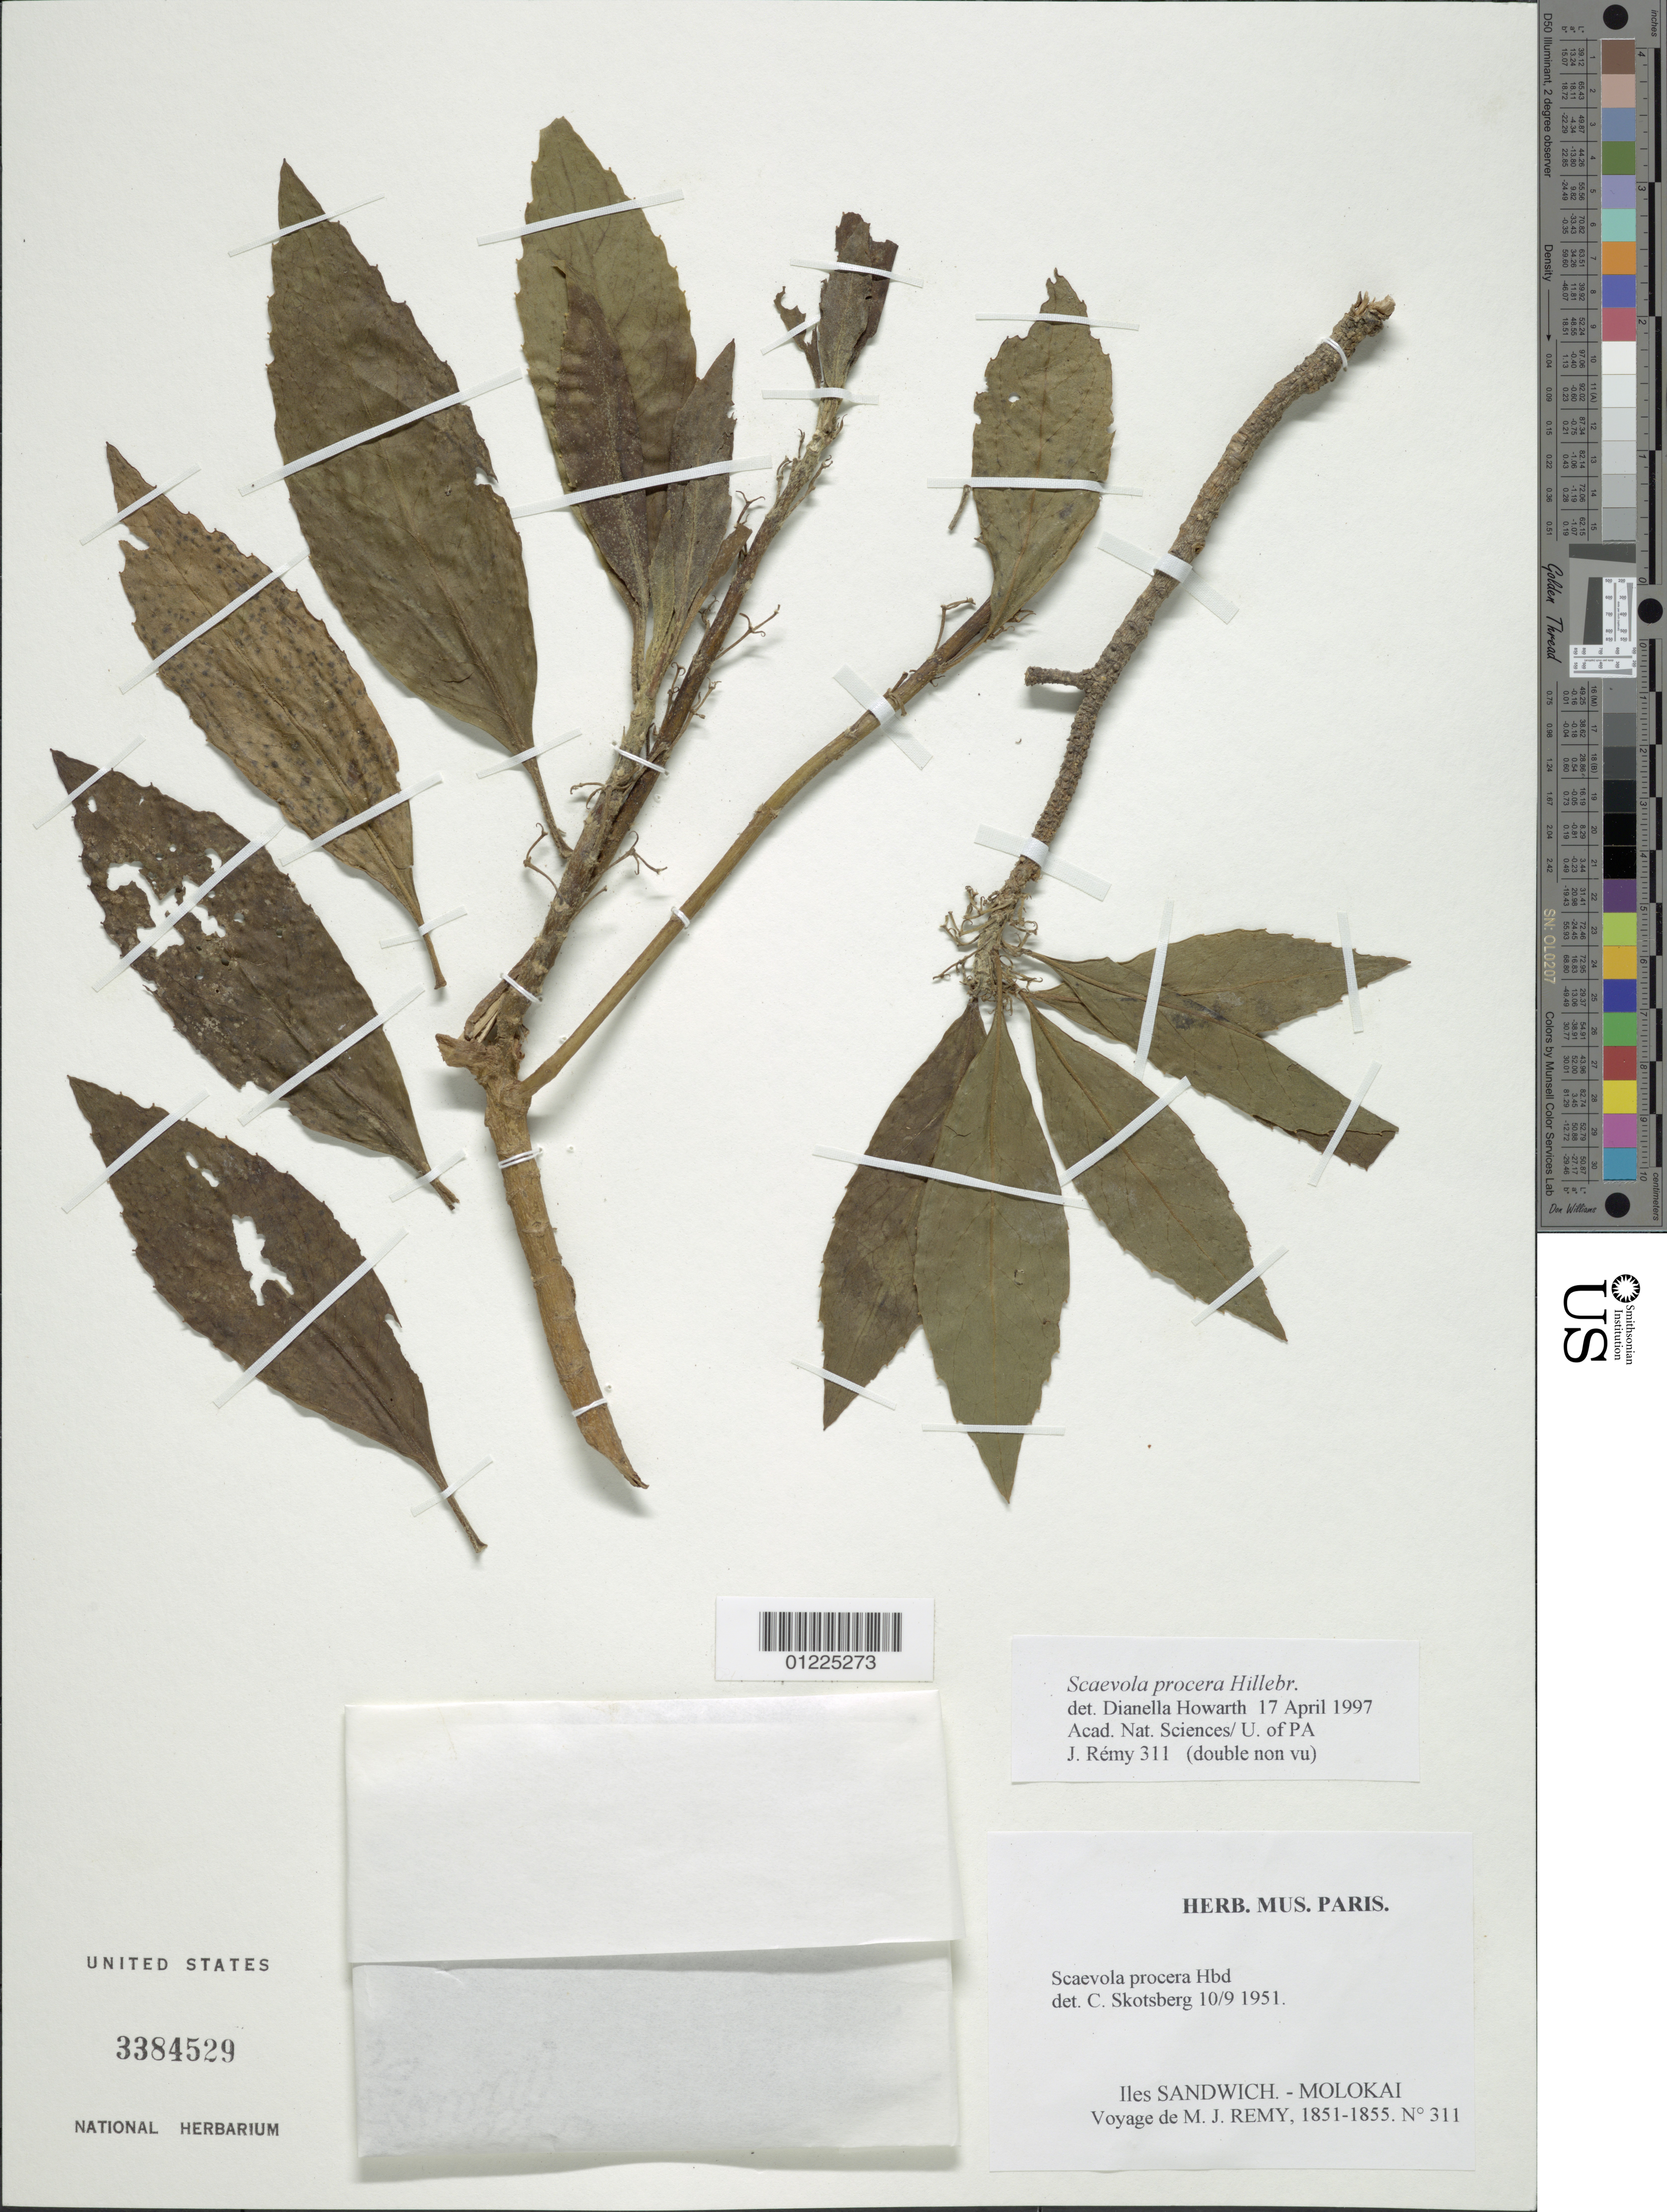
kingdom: Plantae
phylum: Tracheophyta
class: Magnoliopsida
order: Asterales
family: Goodeniaceae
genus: Scaevola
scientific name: Scaevola procera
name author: Hillebr.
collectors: M. J. Remy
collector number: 311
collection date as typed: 1851 to --- 1855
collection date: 1851/1855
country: United States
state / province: Hawaii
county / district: Maui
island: Moloka'i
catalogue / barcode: US 3384529